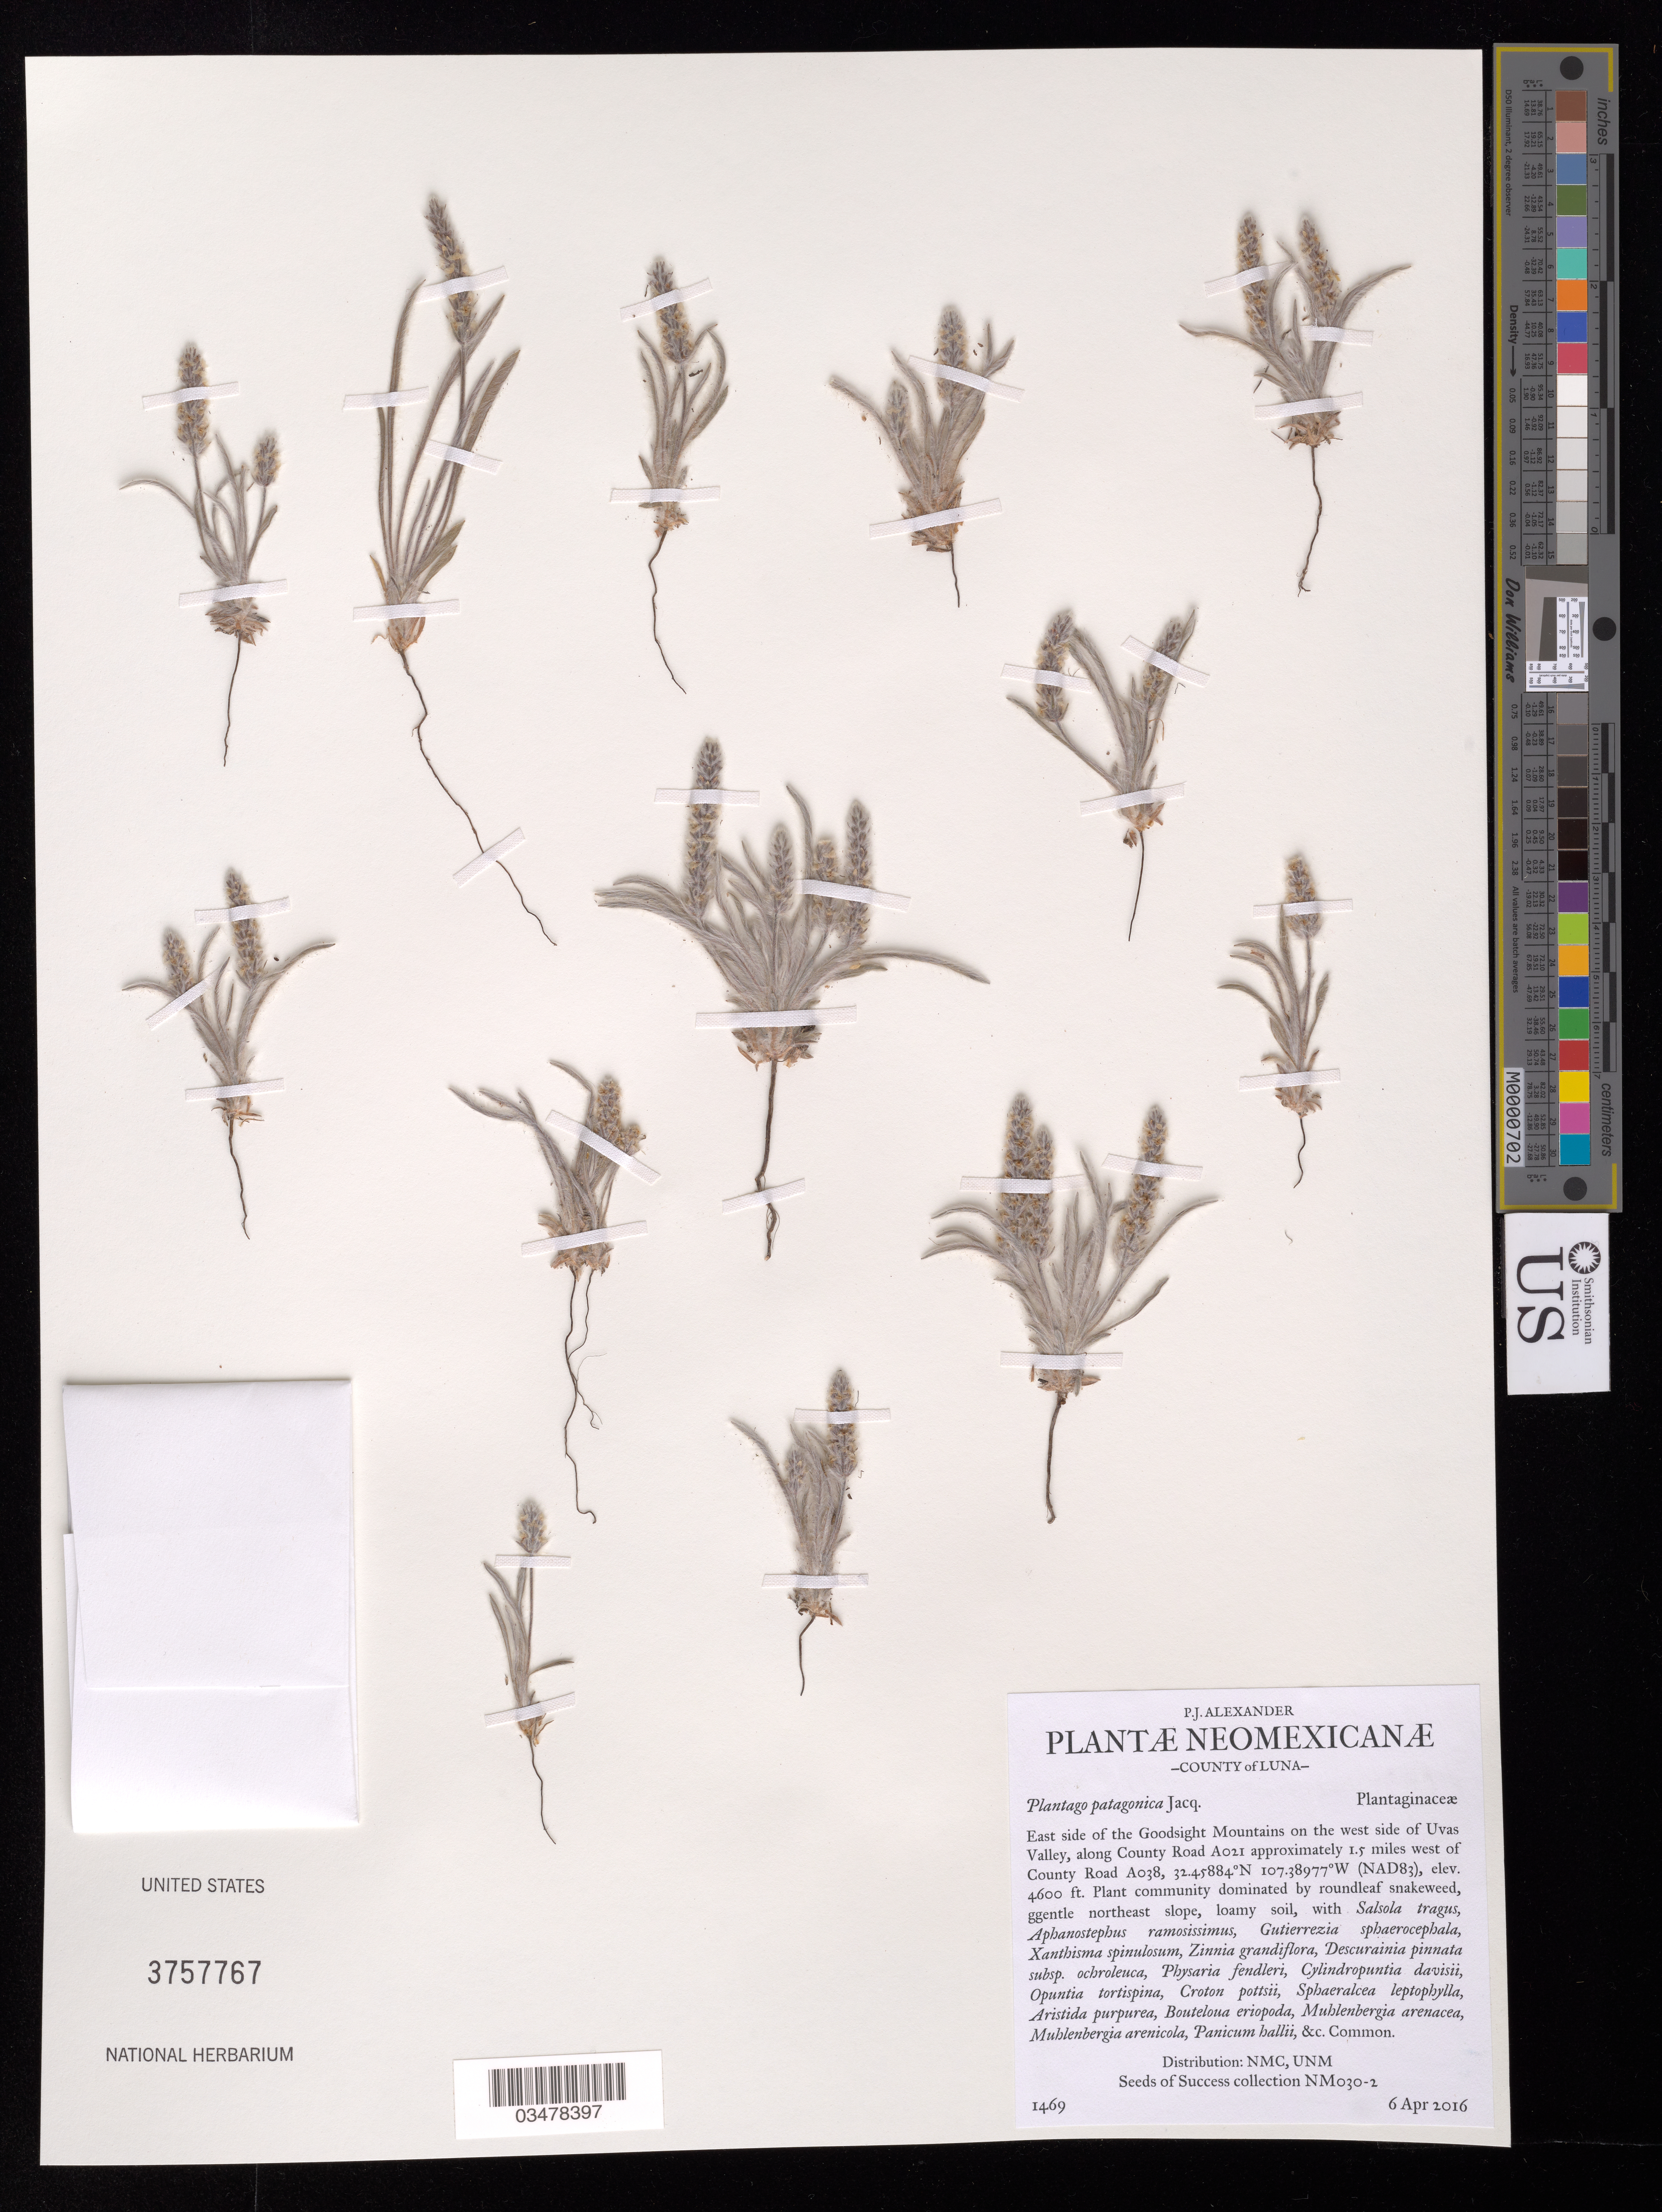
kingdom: Plantae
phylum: Tracheophyta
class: Magnoliopsida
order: Lamiales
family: Plantaginaceae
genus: Plantago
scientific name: Plantago patagonica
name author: Jacq.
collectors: P. Alexander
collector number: NM030-002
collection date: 2016-04-06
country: United States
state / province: New Mexico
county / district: Luna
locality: Allotment 03024, Goodsight Mtns on the west side of Uvas Valley.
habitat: Grass and forb community dominated by Gutierrezia sphaerocephala, Bouteloua eriopoda, Physaria (Lesquerella) fendleri; very slightly sloping eastward. Eco site description: gravelly. R042XB010NM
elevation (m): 1402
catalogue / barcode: US 3757767